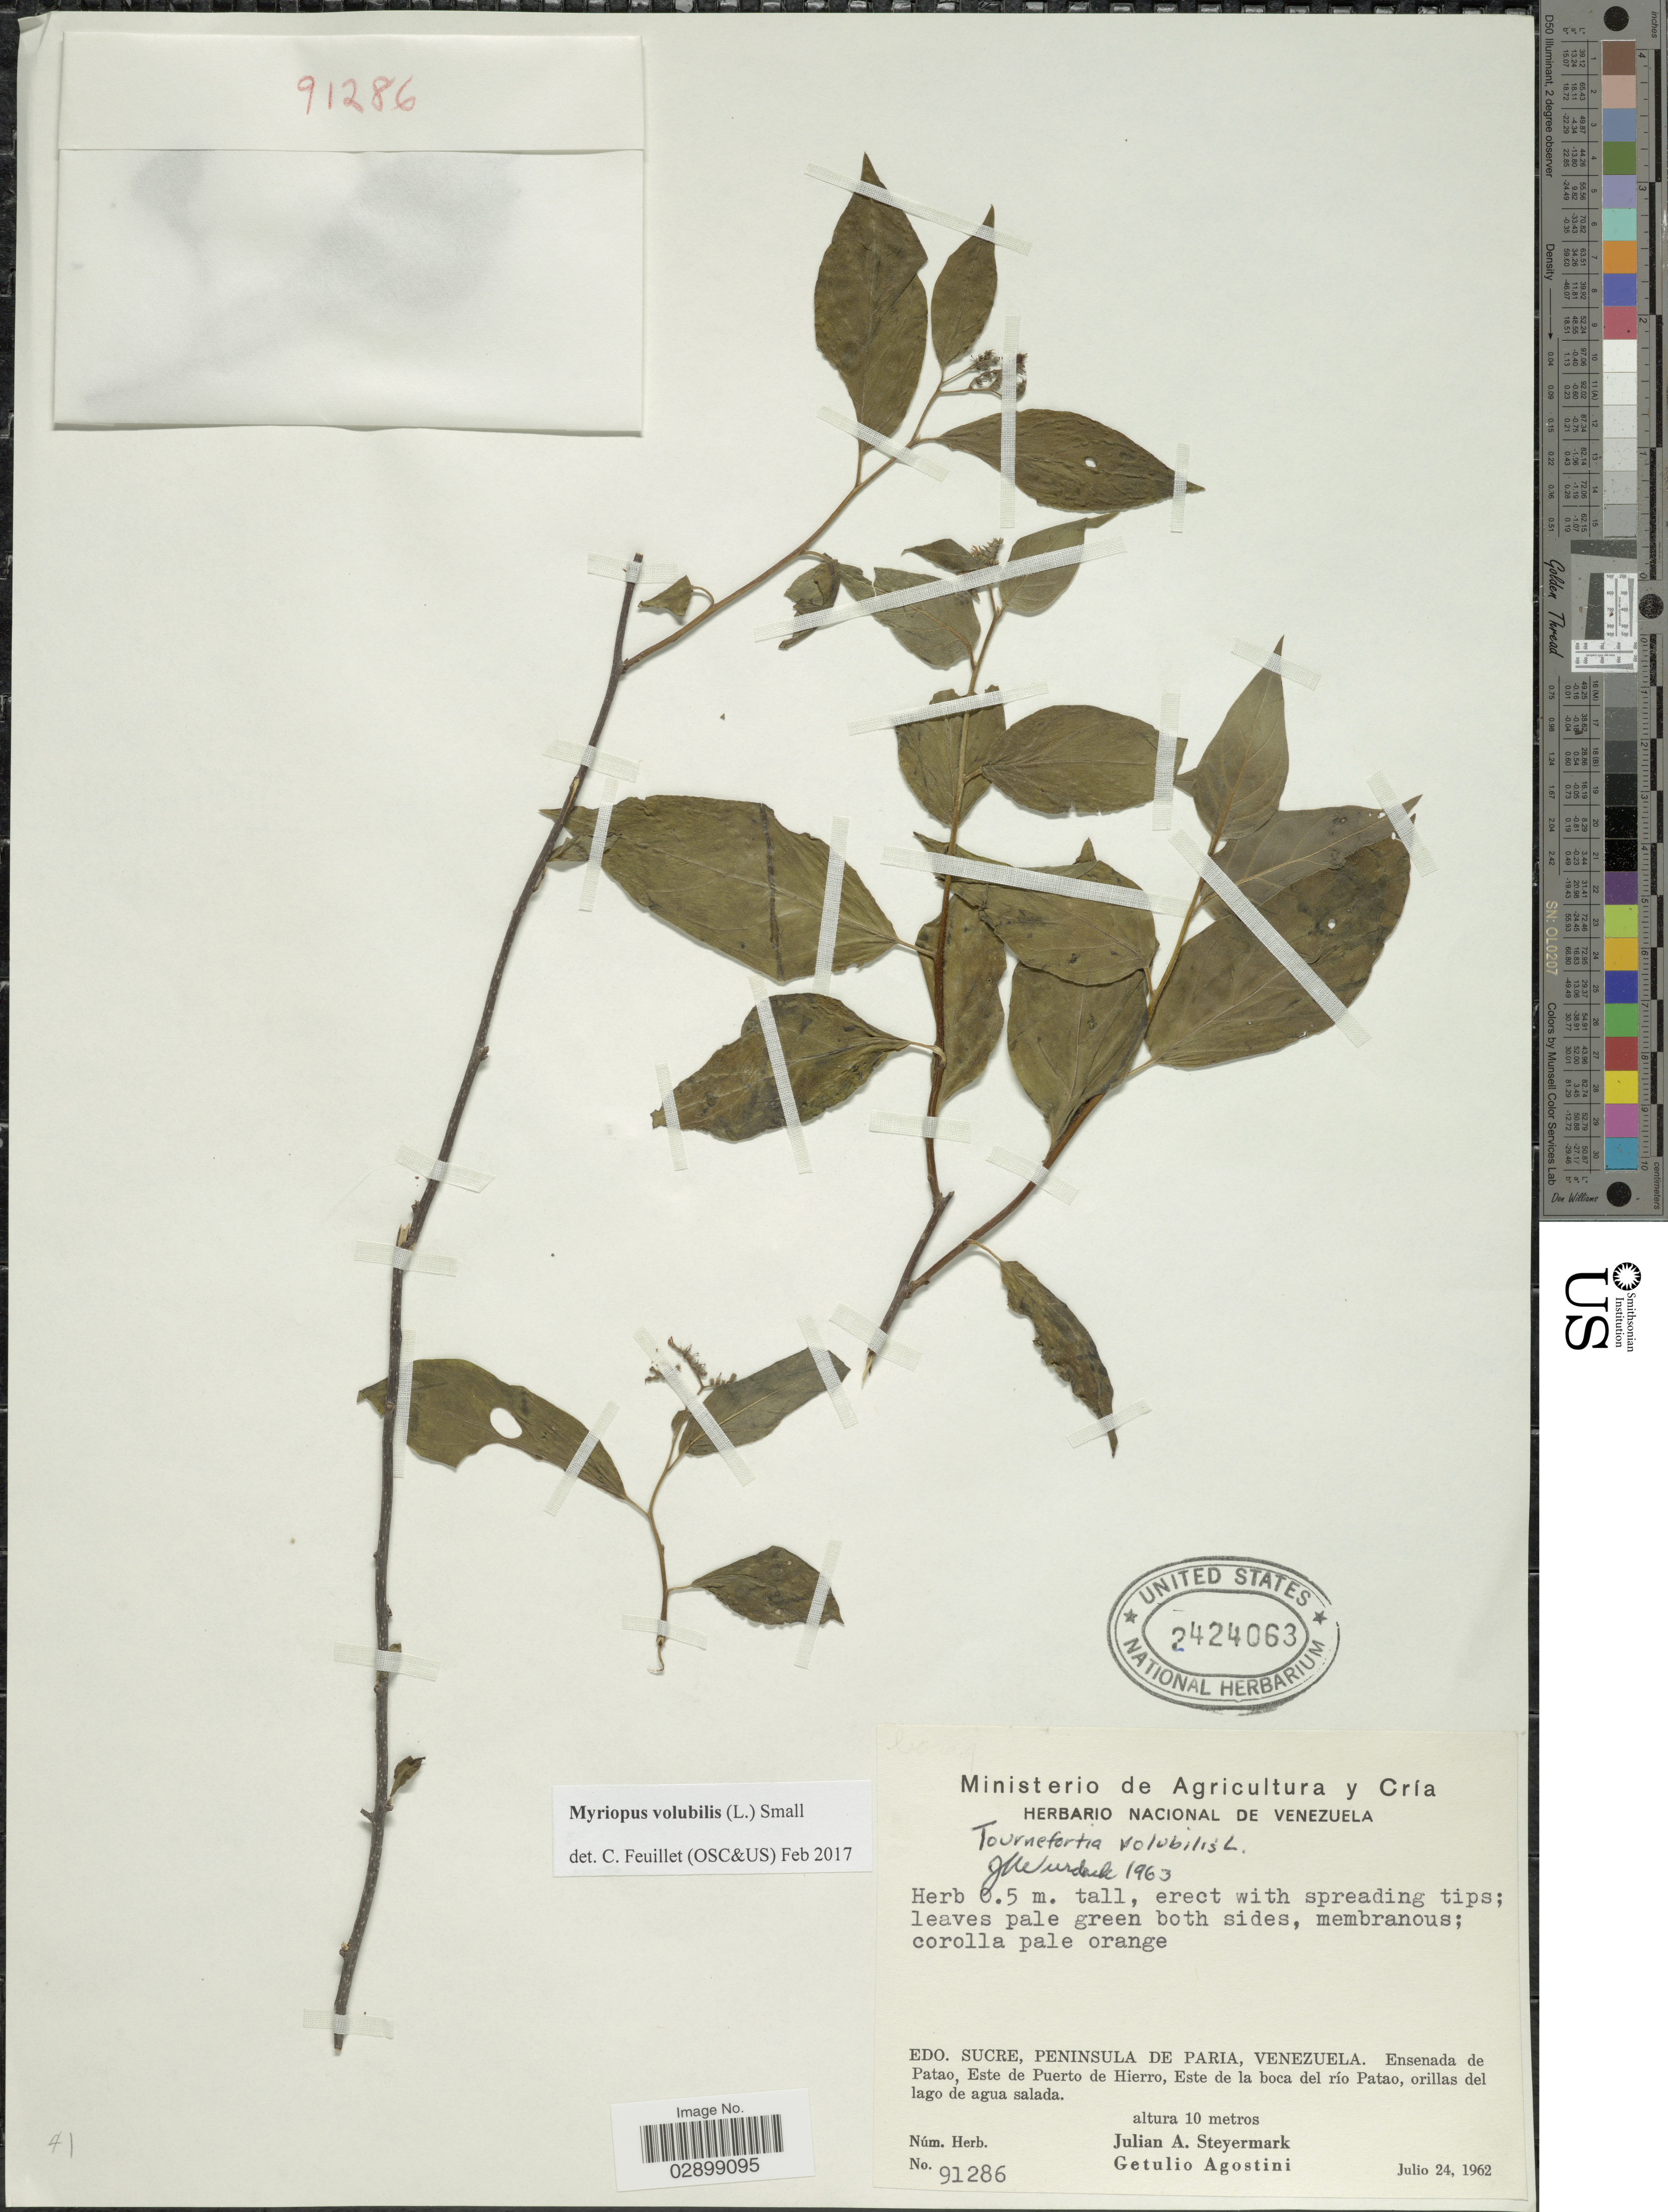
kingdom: Plantae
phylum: Tracheophyta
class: Magnoliopsida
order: Boraginales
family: Heliotropiaceae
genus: Myriopus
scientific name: Myriopus volubilis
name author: (L.) Small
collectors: J. Steyermark & G. Agostini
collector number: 91286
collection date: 1962-06-24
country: Venezuela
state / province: Sucre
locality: Peninsula de Paria. Ensenada de Patao, Este de Puerto de Hierro, Este de la boca del río Patao, orillas del lago de agua salada.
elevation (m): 10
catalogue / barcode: US 2424063